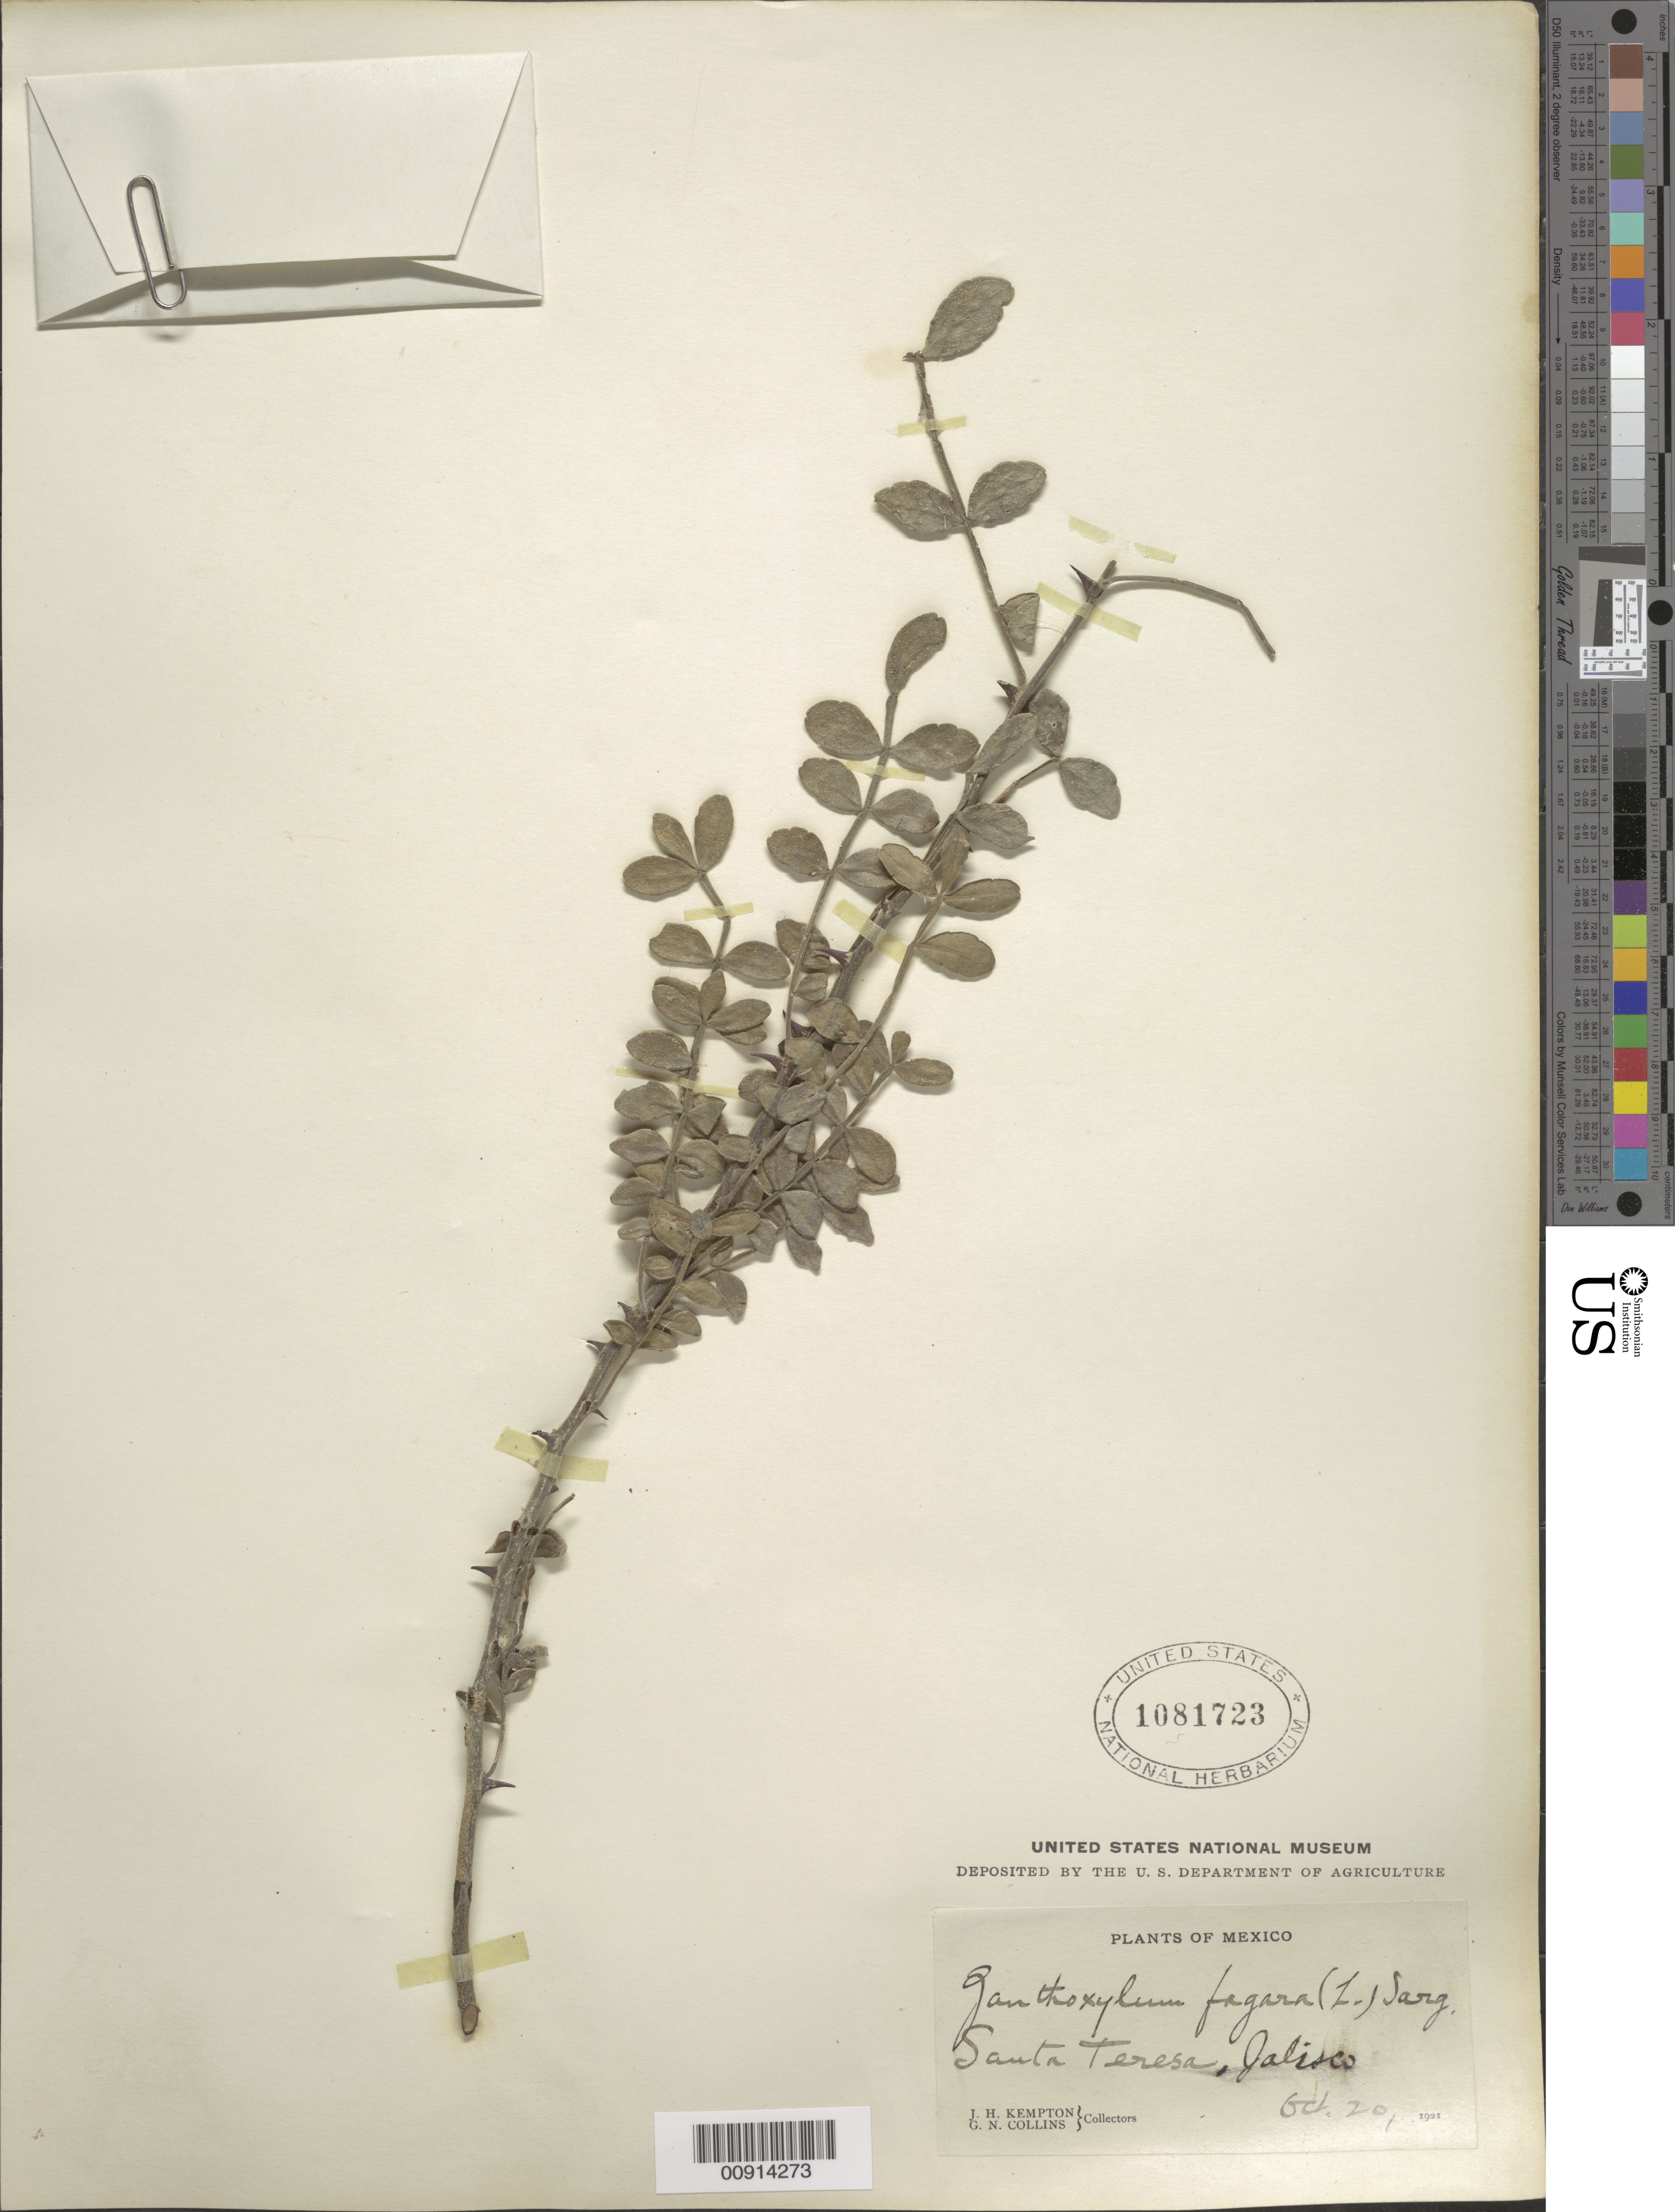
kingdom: Plantae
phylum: Tracheophyta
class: Magnoliopsida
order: Sapindales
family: Rutaceae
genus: Zanthoxylum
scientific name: Zanthoxylum fagara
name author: (L.) Sarg.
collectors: J. H. Kempton & G. N. Collins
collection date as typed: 20 Oct 1921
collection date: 1921-10-20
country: Mexico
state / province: Jalisco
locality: Santa Teresa, Jalisco.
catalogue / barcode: US 1081723